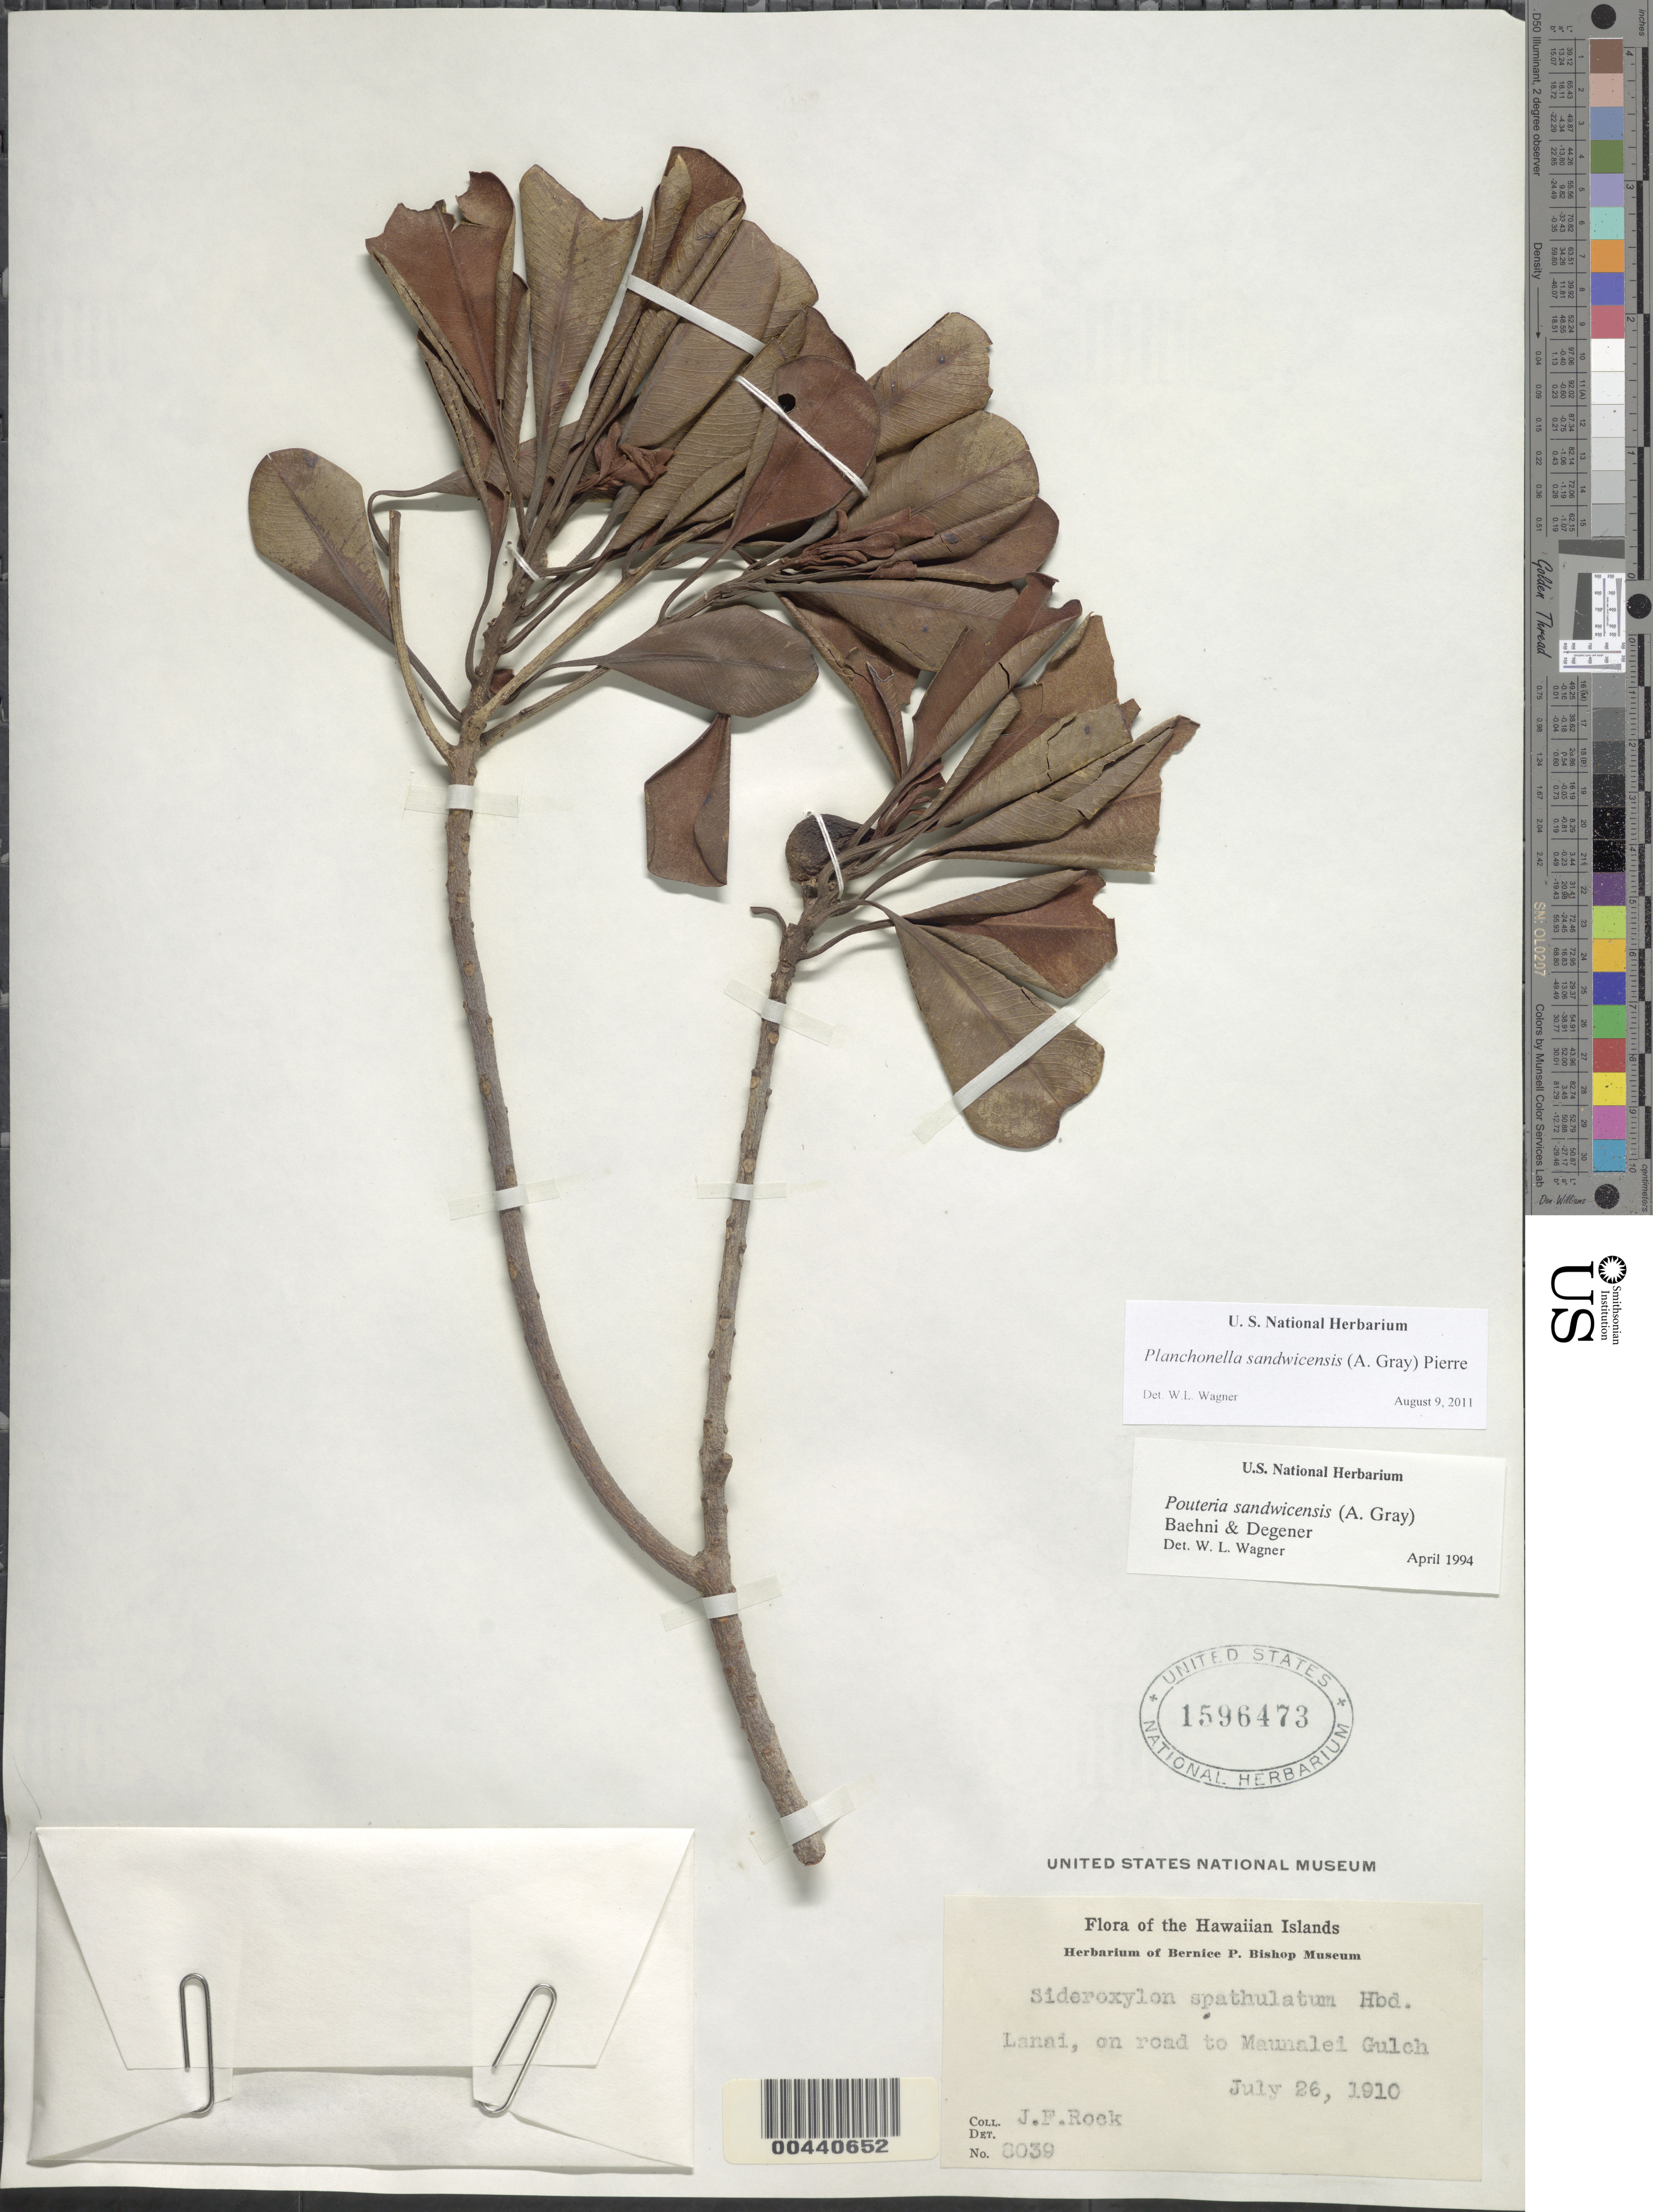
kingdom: Plantae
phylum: Tracheophyta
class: Magnoliopsida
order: Ericales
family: Sapotaceae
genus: Planchonella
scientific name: Planchonella spathulata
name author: (Hillebr.) Pierre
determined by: Wagner, W. L., (BOT), Smithsonian Institution - National Museum of Natural History (UNITED STATES)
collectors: J. F. Rock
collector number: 8039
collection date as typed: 26 Jul 1910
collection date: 1910-07-26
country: United States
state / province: Hawaii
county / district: Maui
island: Lana'i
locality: On road to Maunalei Gulch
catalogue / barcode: US 1596473